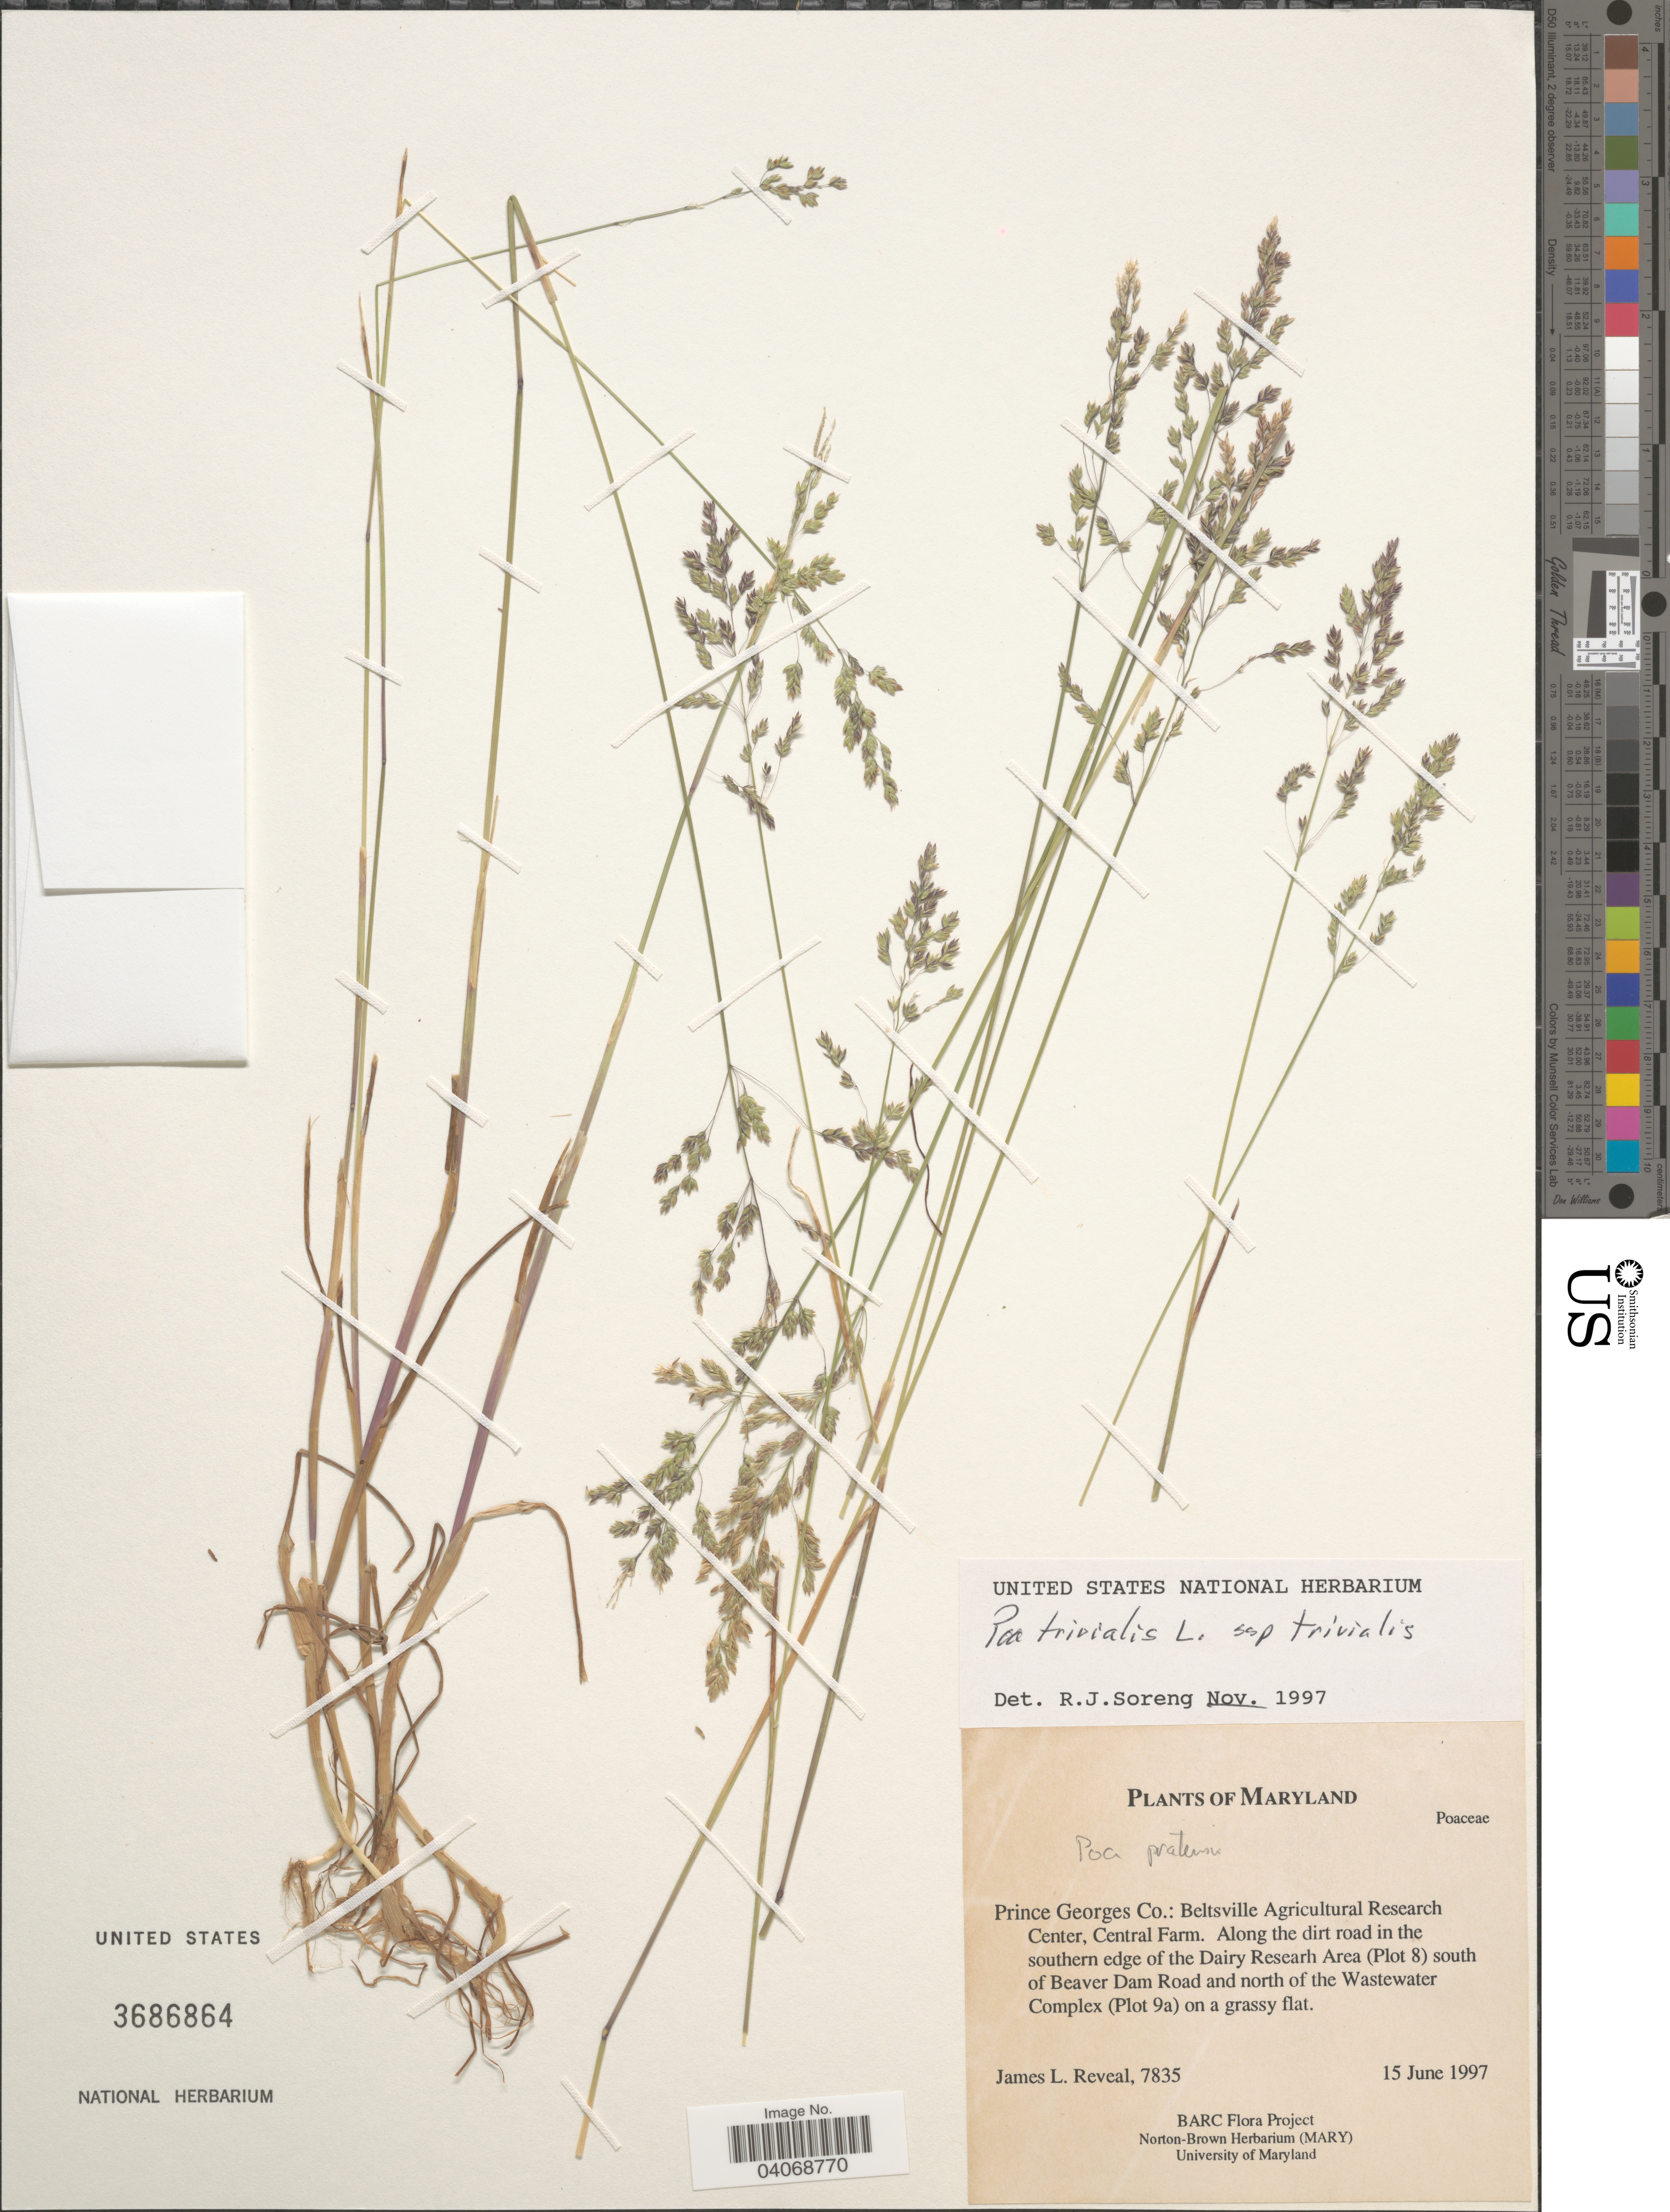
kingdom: Plantae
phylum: Tracheophyta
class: Liliopsida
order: Poales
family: Poaceae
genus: Poa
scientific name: Poa trivialis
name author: L.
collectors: J. L. Reveal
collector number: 7835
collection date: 1997-06-15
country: United States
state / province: Maryland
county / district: Prince George's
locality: Prince Georges Co.: Beltsville Agricultural Research Center, Central Farm. Along the dirt road in the southern edge of the Dairy Research Area (Plot 8) south of Beaver Dam Road and north of the Wastewater Complex (Plot 9a) on grassy flat.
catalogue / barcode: US 3686864